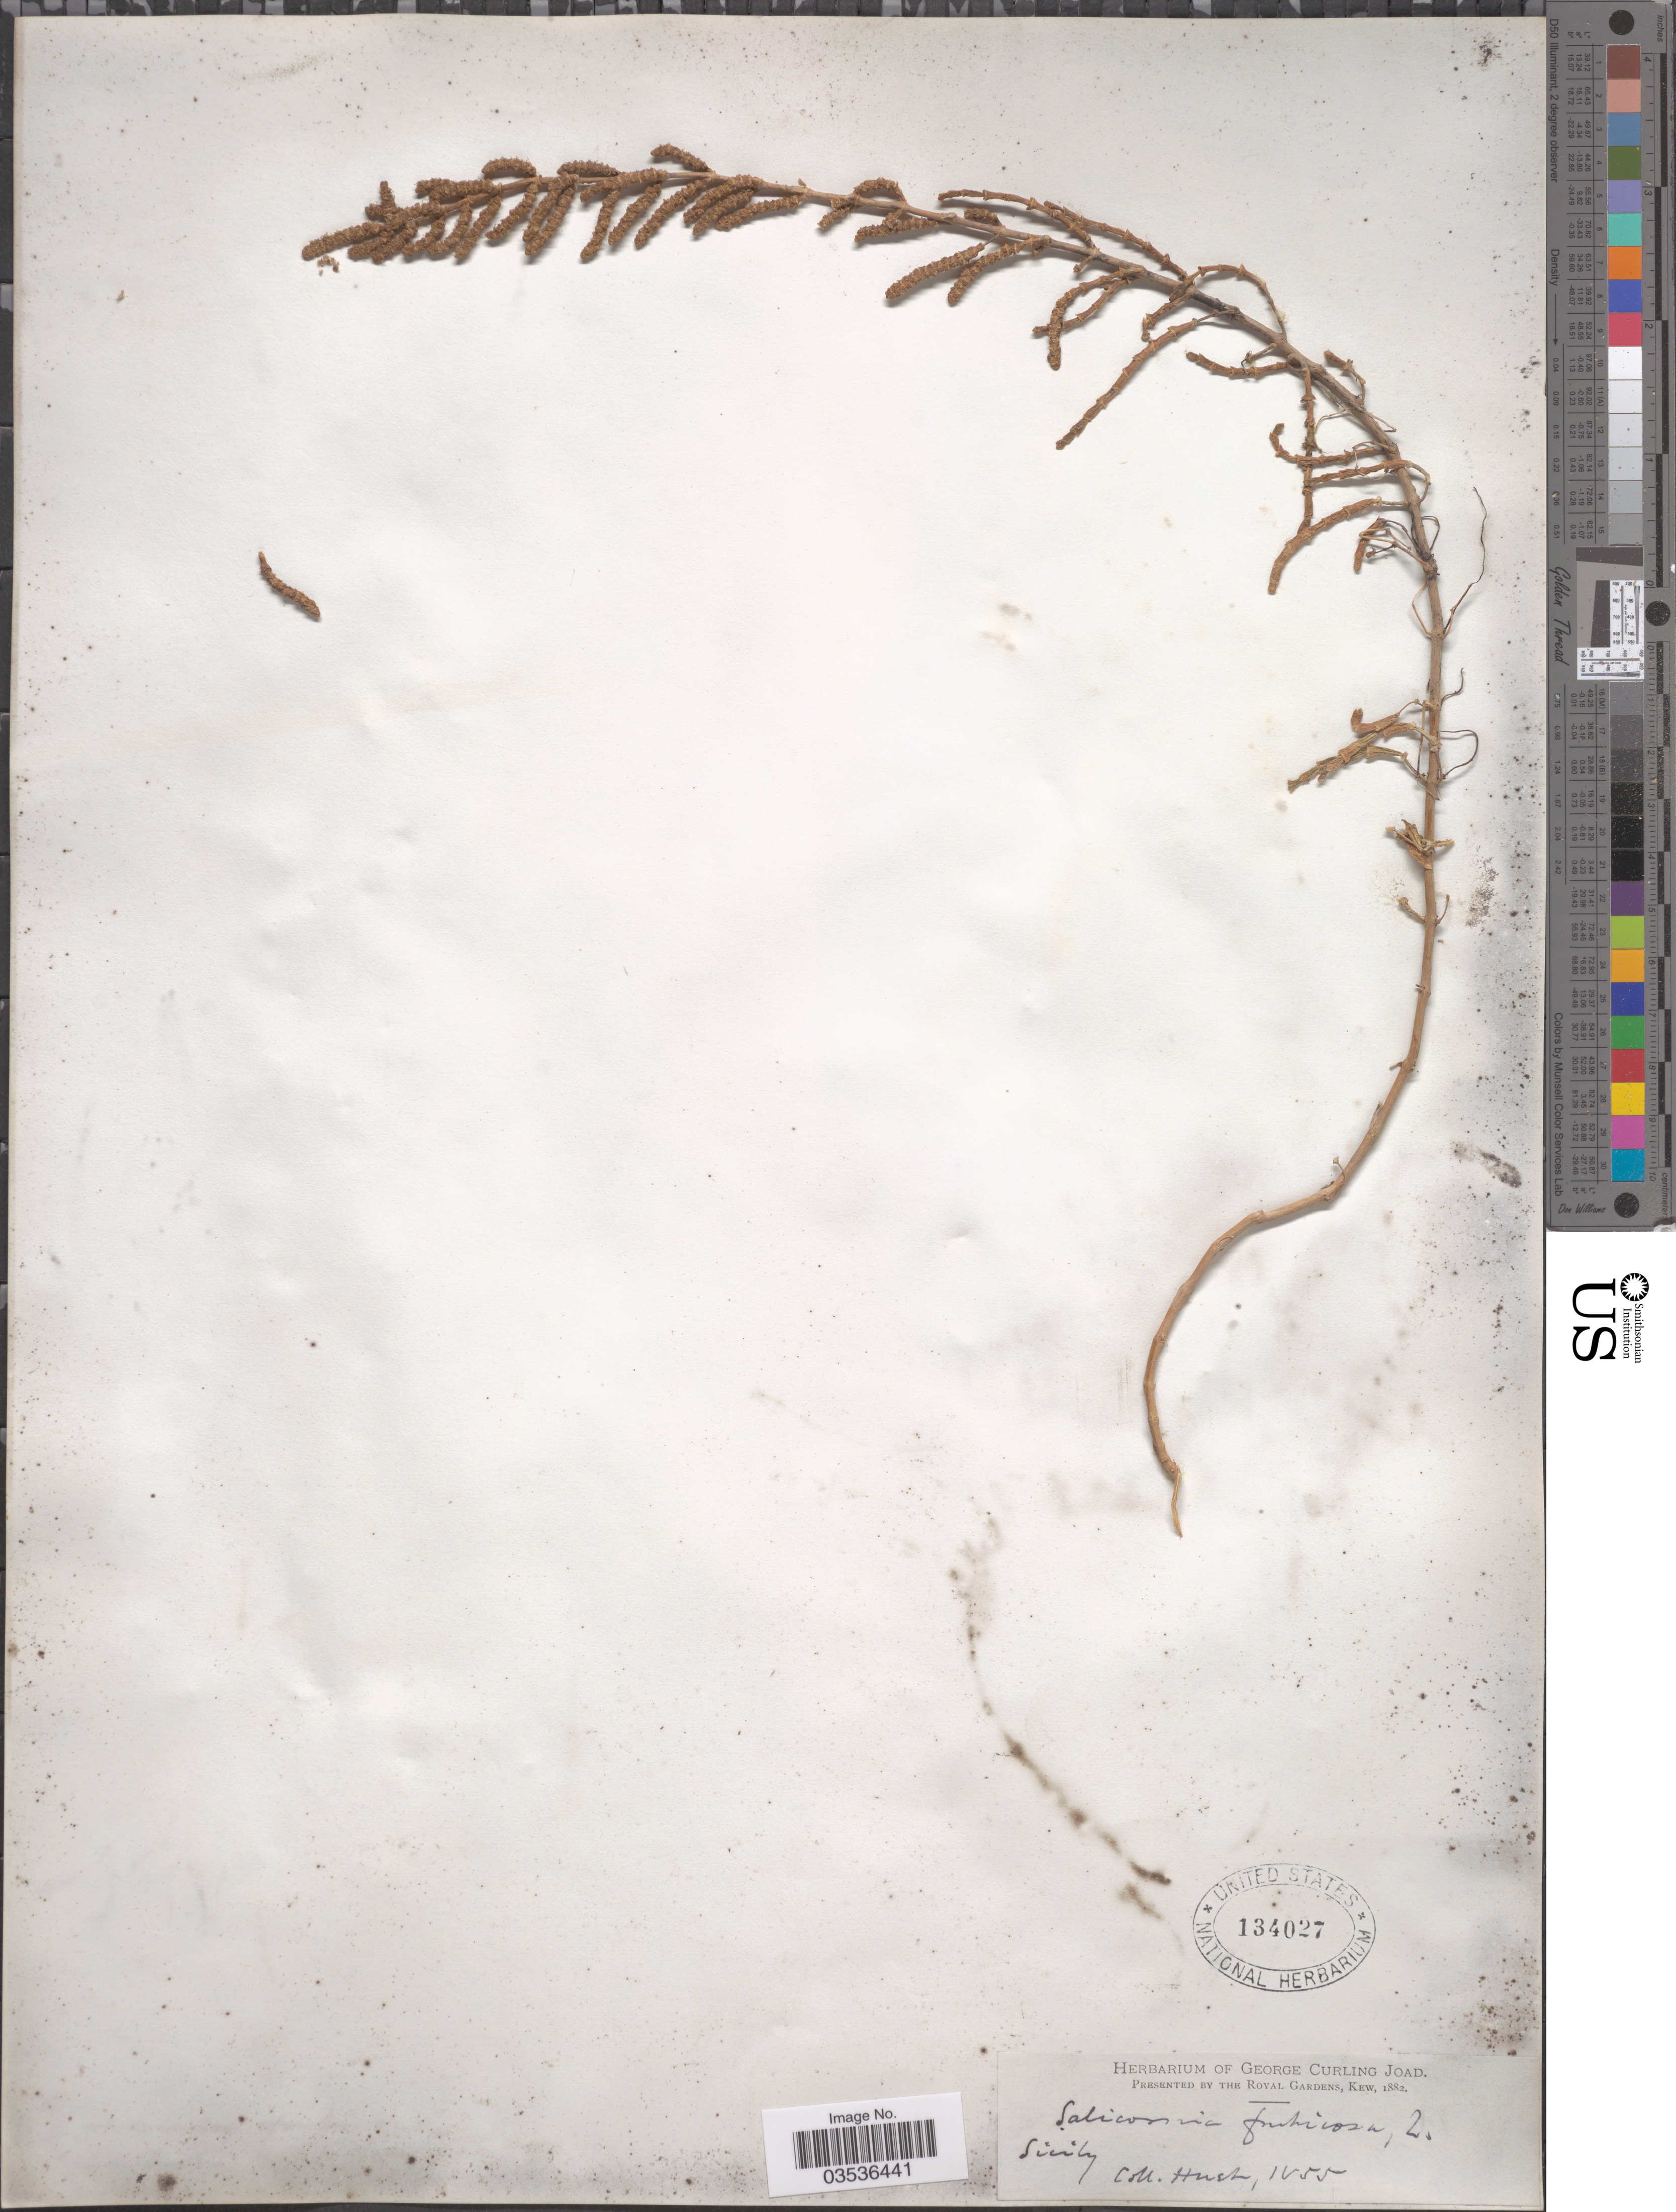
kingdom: Plantae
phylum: Tracheophyta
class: Magnoliopsida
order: Caryophyllales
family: Amaranthaceae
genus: Salicornia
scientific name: Salicornia fruticosa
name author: (L.) L.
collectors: -. Huet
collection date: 1855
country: Italy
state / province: Siciliana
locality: Sicily.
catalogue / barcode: US 134027